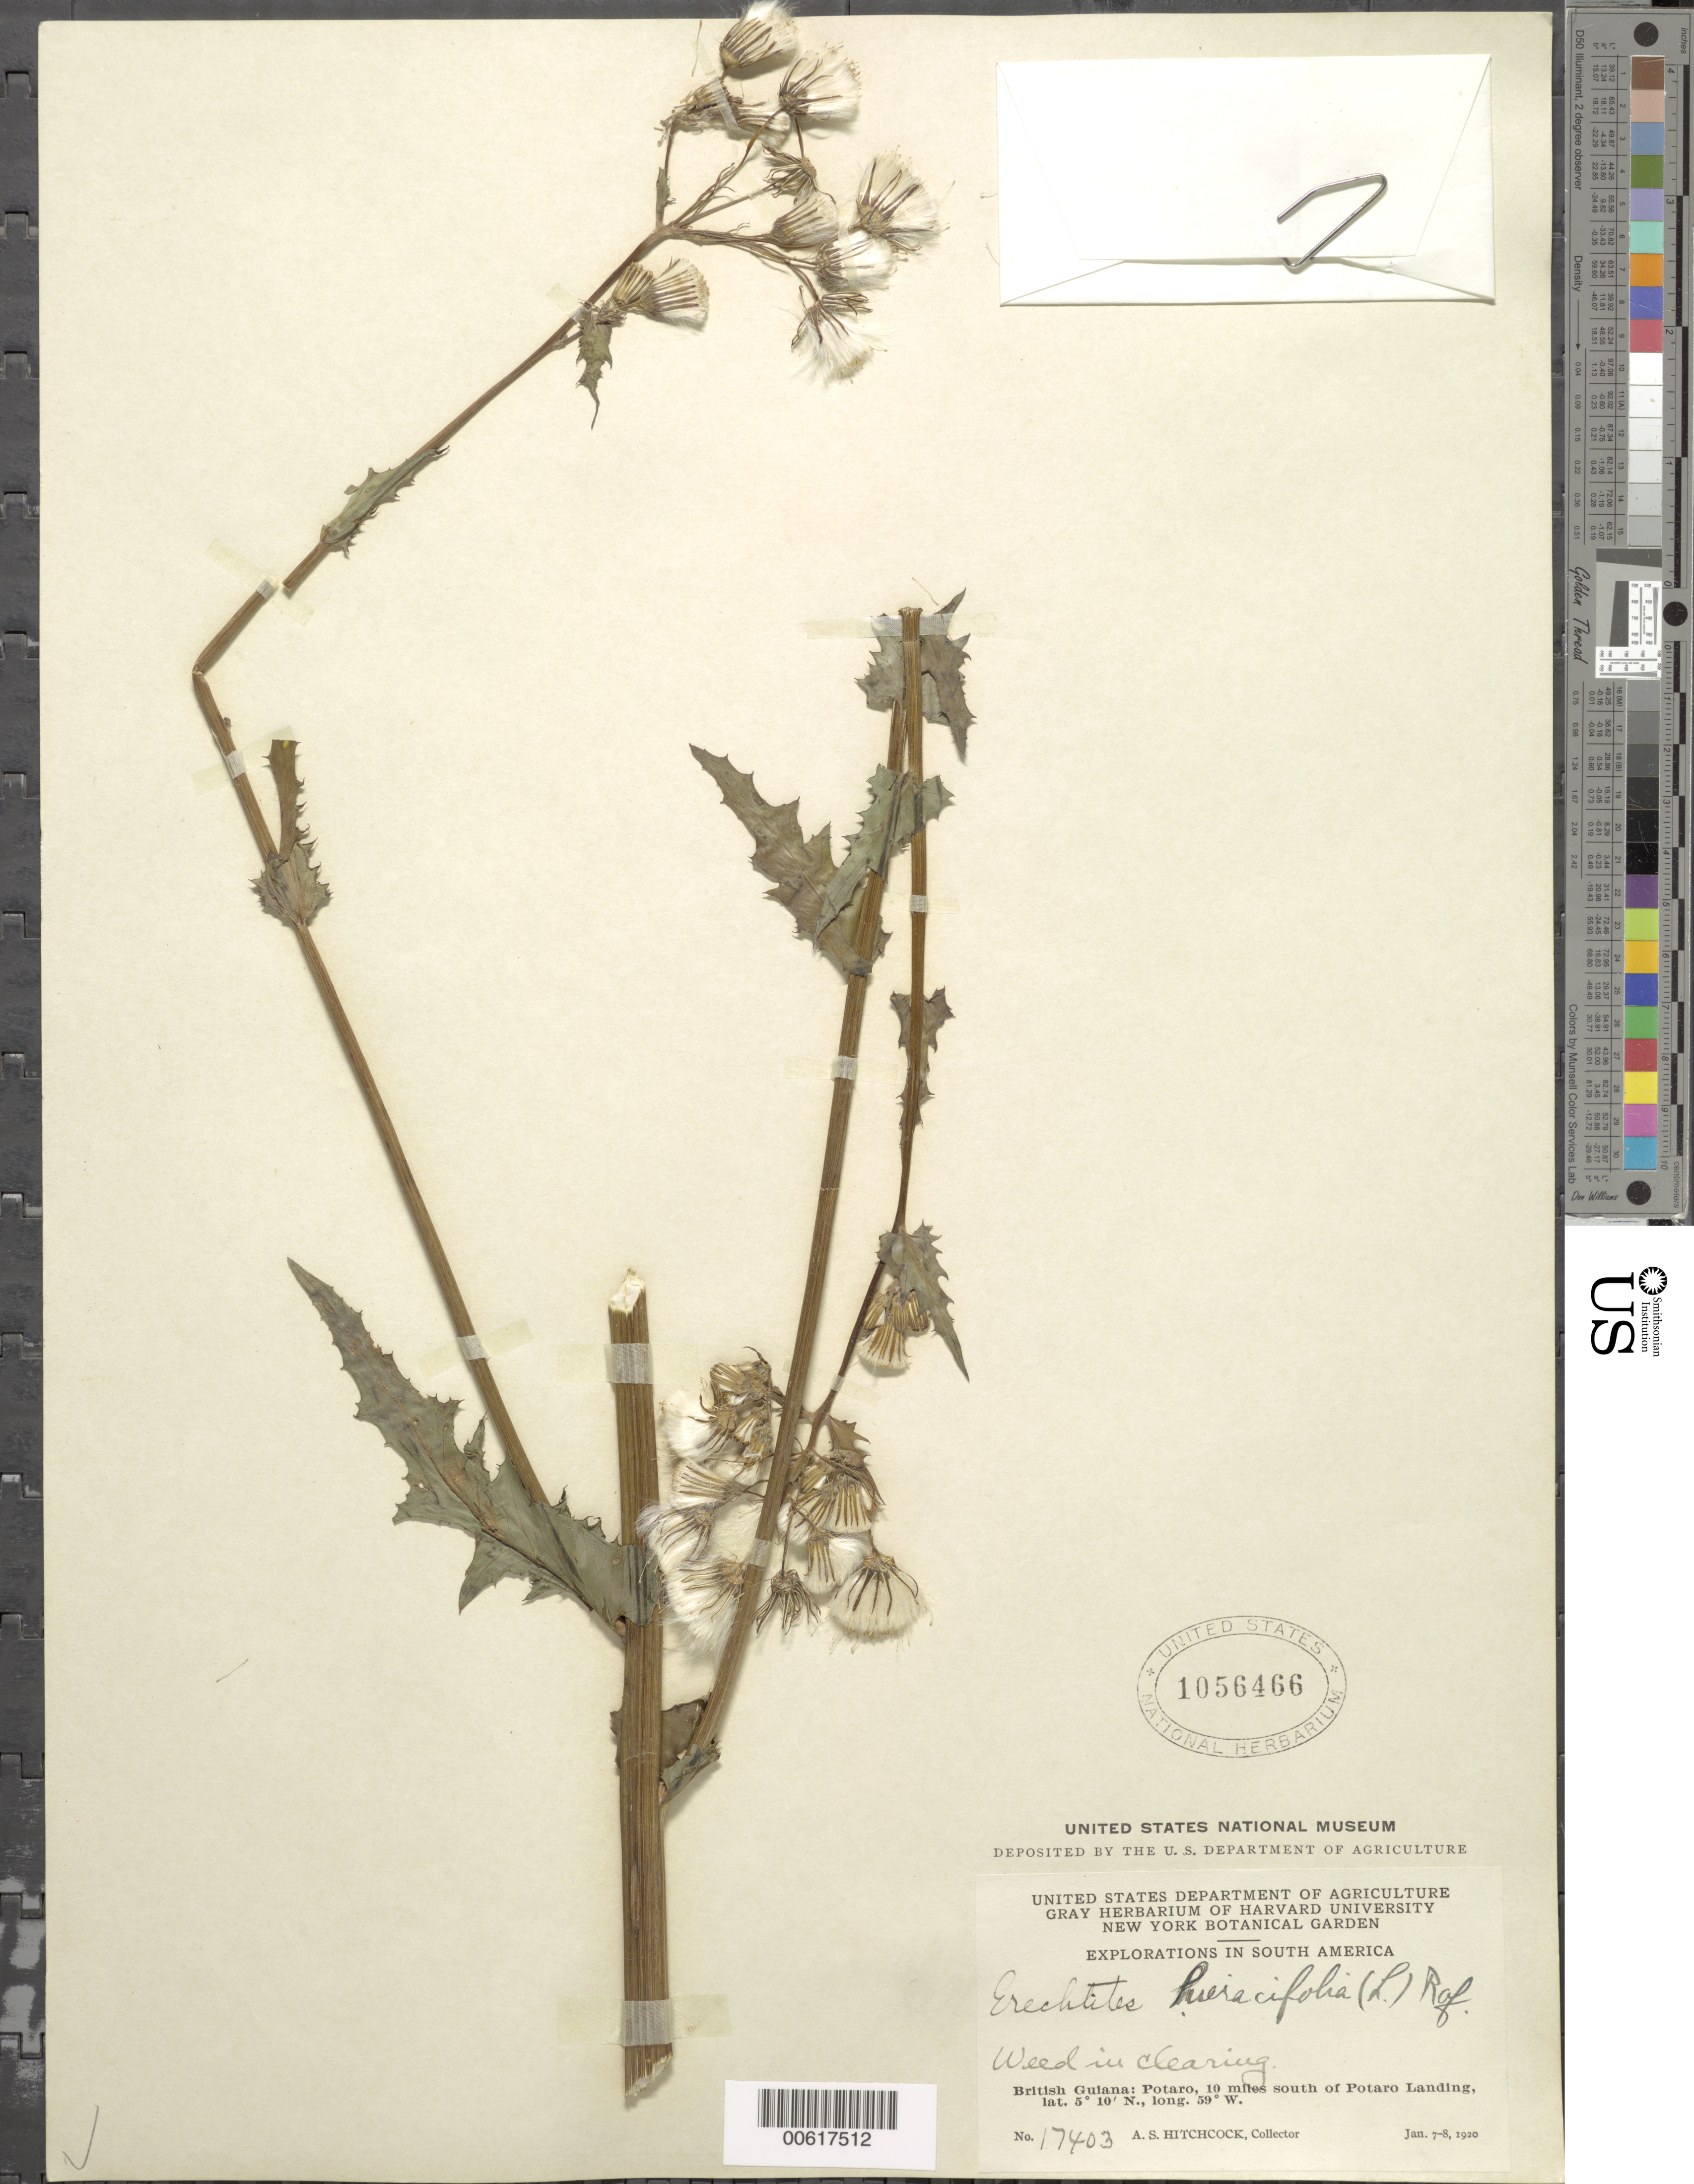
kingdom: Plantae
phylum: Tracheophyta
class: Magnoliopsida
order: Asterales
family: Asteraceae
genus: Erechtites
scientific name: Erechtites hieraciifolius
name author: (L.) Raf. ex DC.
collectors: A. S. Hitchcock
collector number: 17403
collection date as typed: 7-Jan-20 to 8-Jan-20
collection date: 1920-01-07/1920-01-08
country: Guyana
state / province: Potaro-Siparuni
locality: Potaro R., 10 mi. S of Potaro Landing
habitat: In clearing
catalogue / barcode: US 1056466